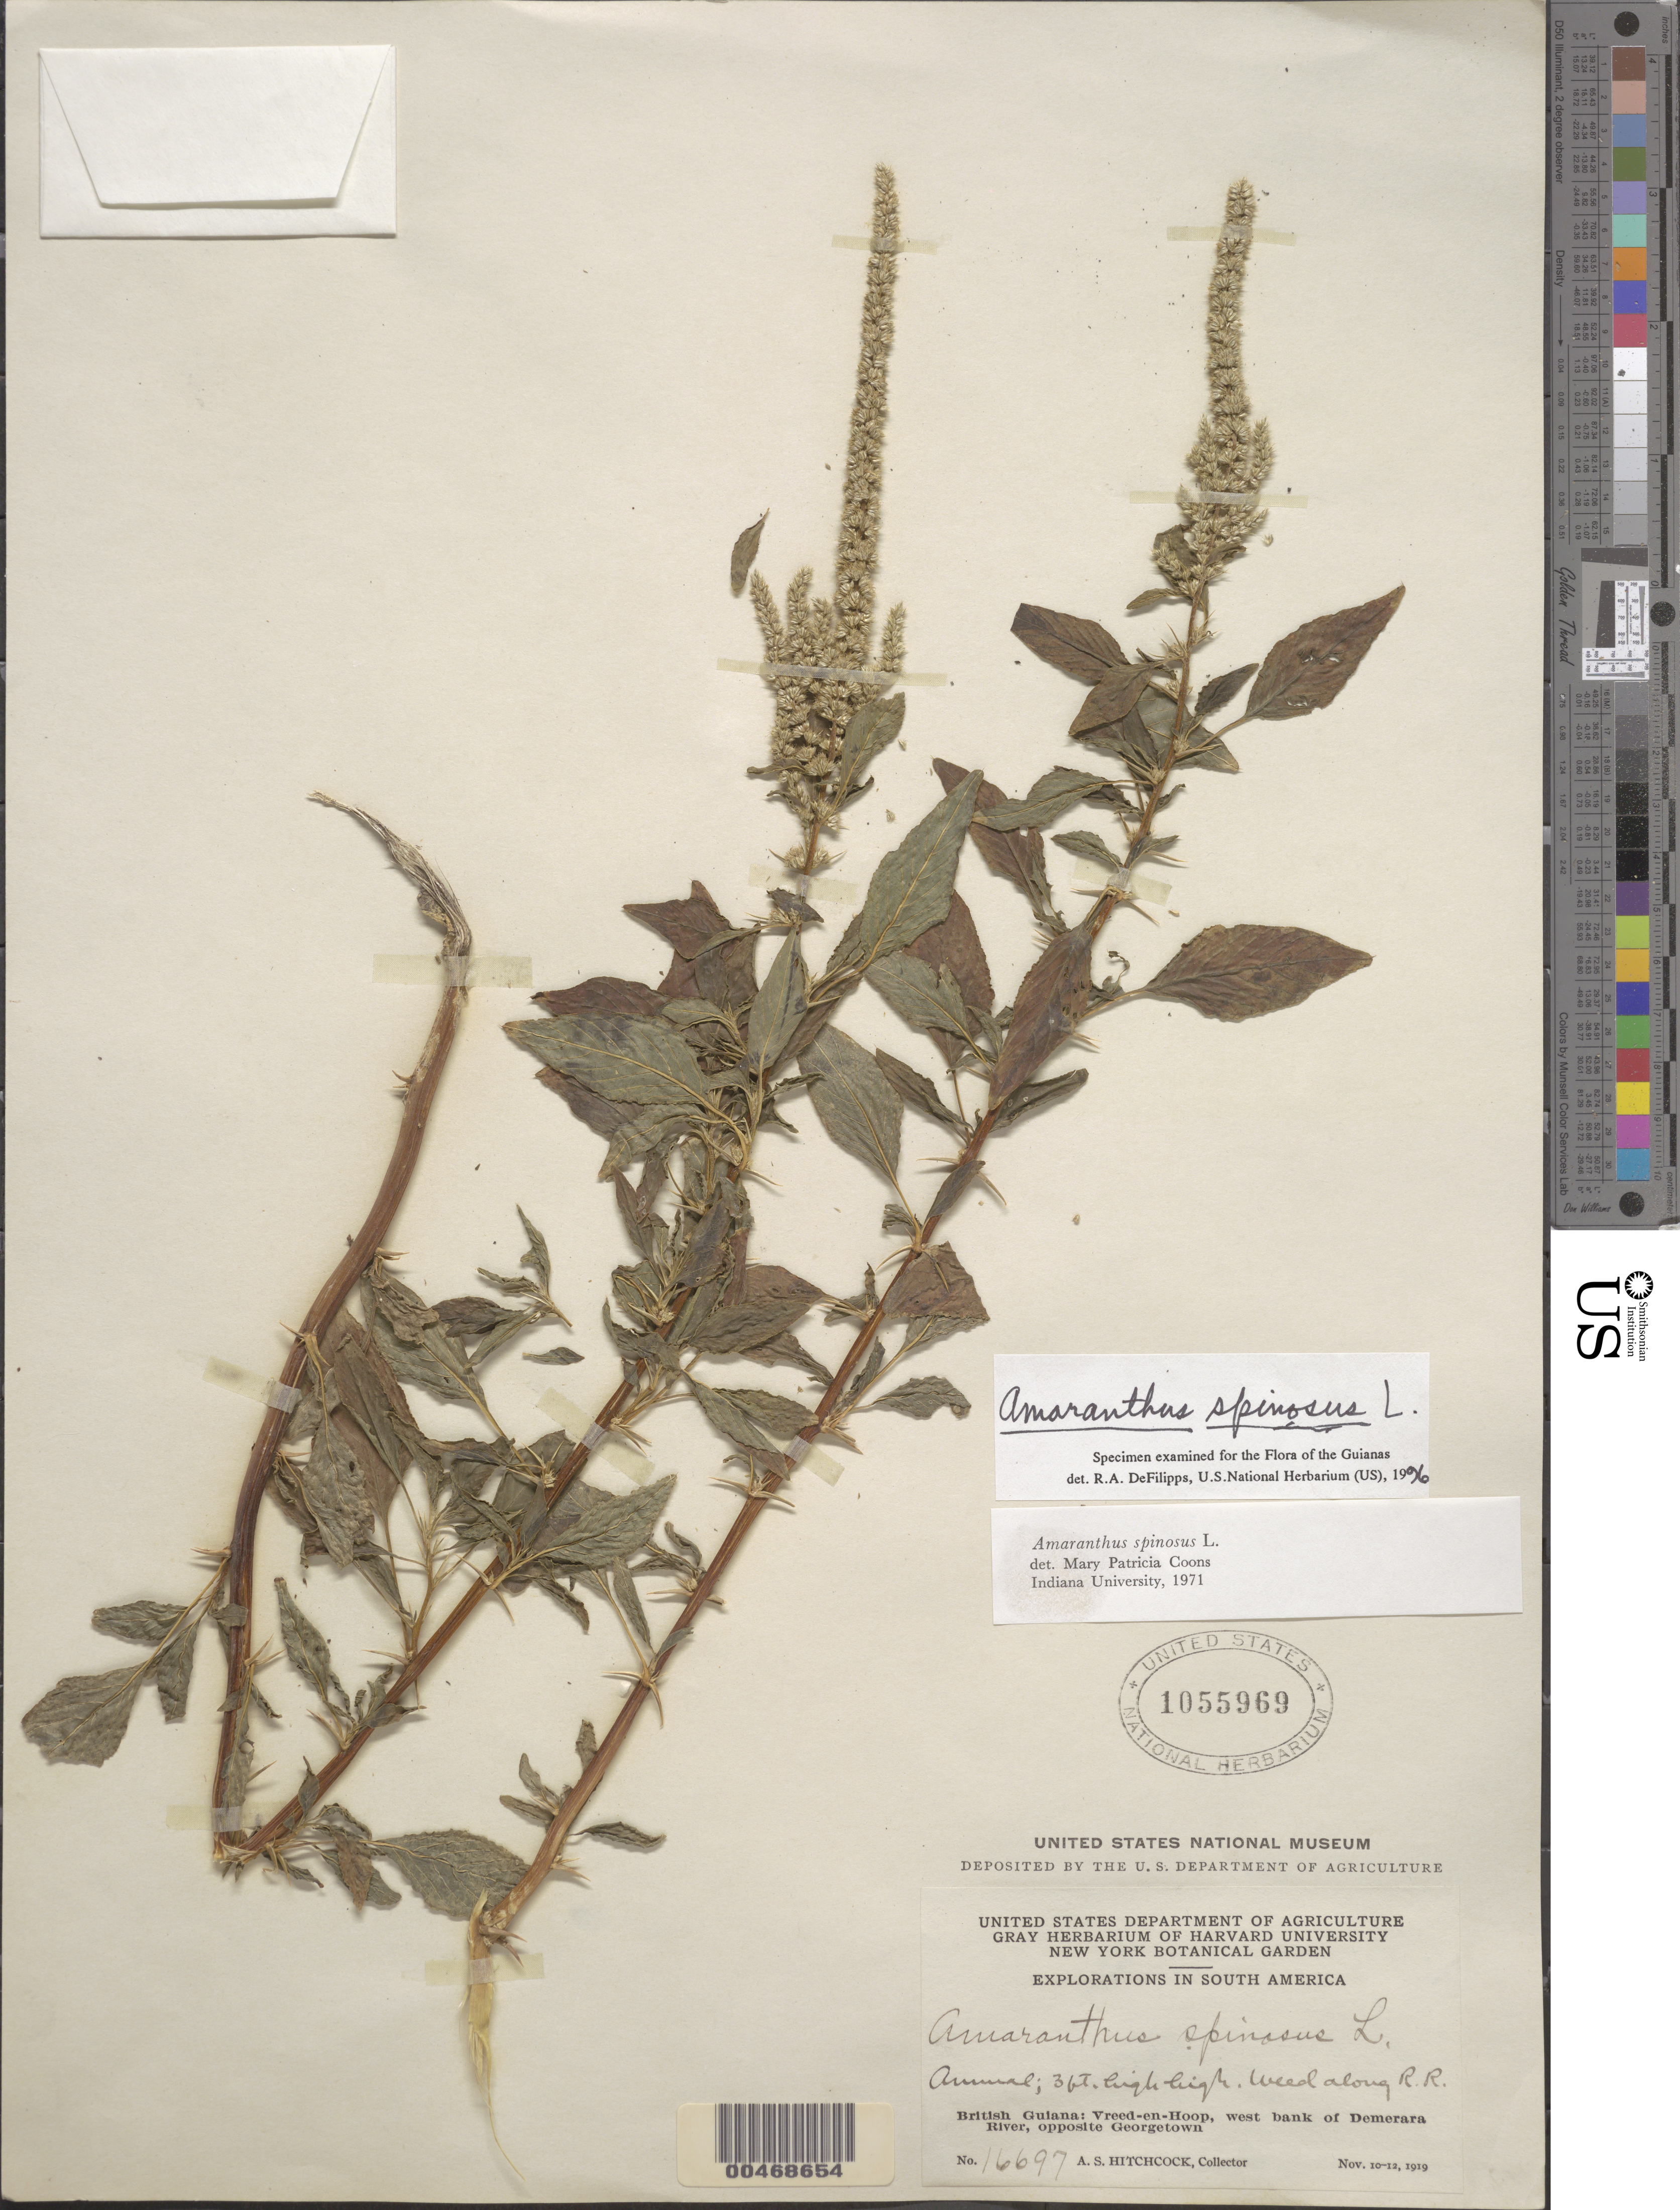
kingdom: Plantae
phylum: Tracheophyta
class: Magnoliopsida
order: Caryophyllales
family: Amaranthaceae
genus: Amaranthus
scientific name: Amaranthus spinosus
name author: L.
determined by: DeFilipps, R. A.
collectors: A. S. Hitchcock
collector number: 16697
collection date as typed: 10-Nov-19 to 12-Nov-19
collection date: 1919-11-10/1919-11-12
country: Guyana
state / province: Essequibo Isl-W. Demerara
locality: Vreed-en-Hoop, W bank of Demerara R., opposite Georgetown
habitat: Along railroad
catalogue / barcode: US 1055969